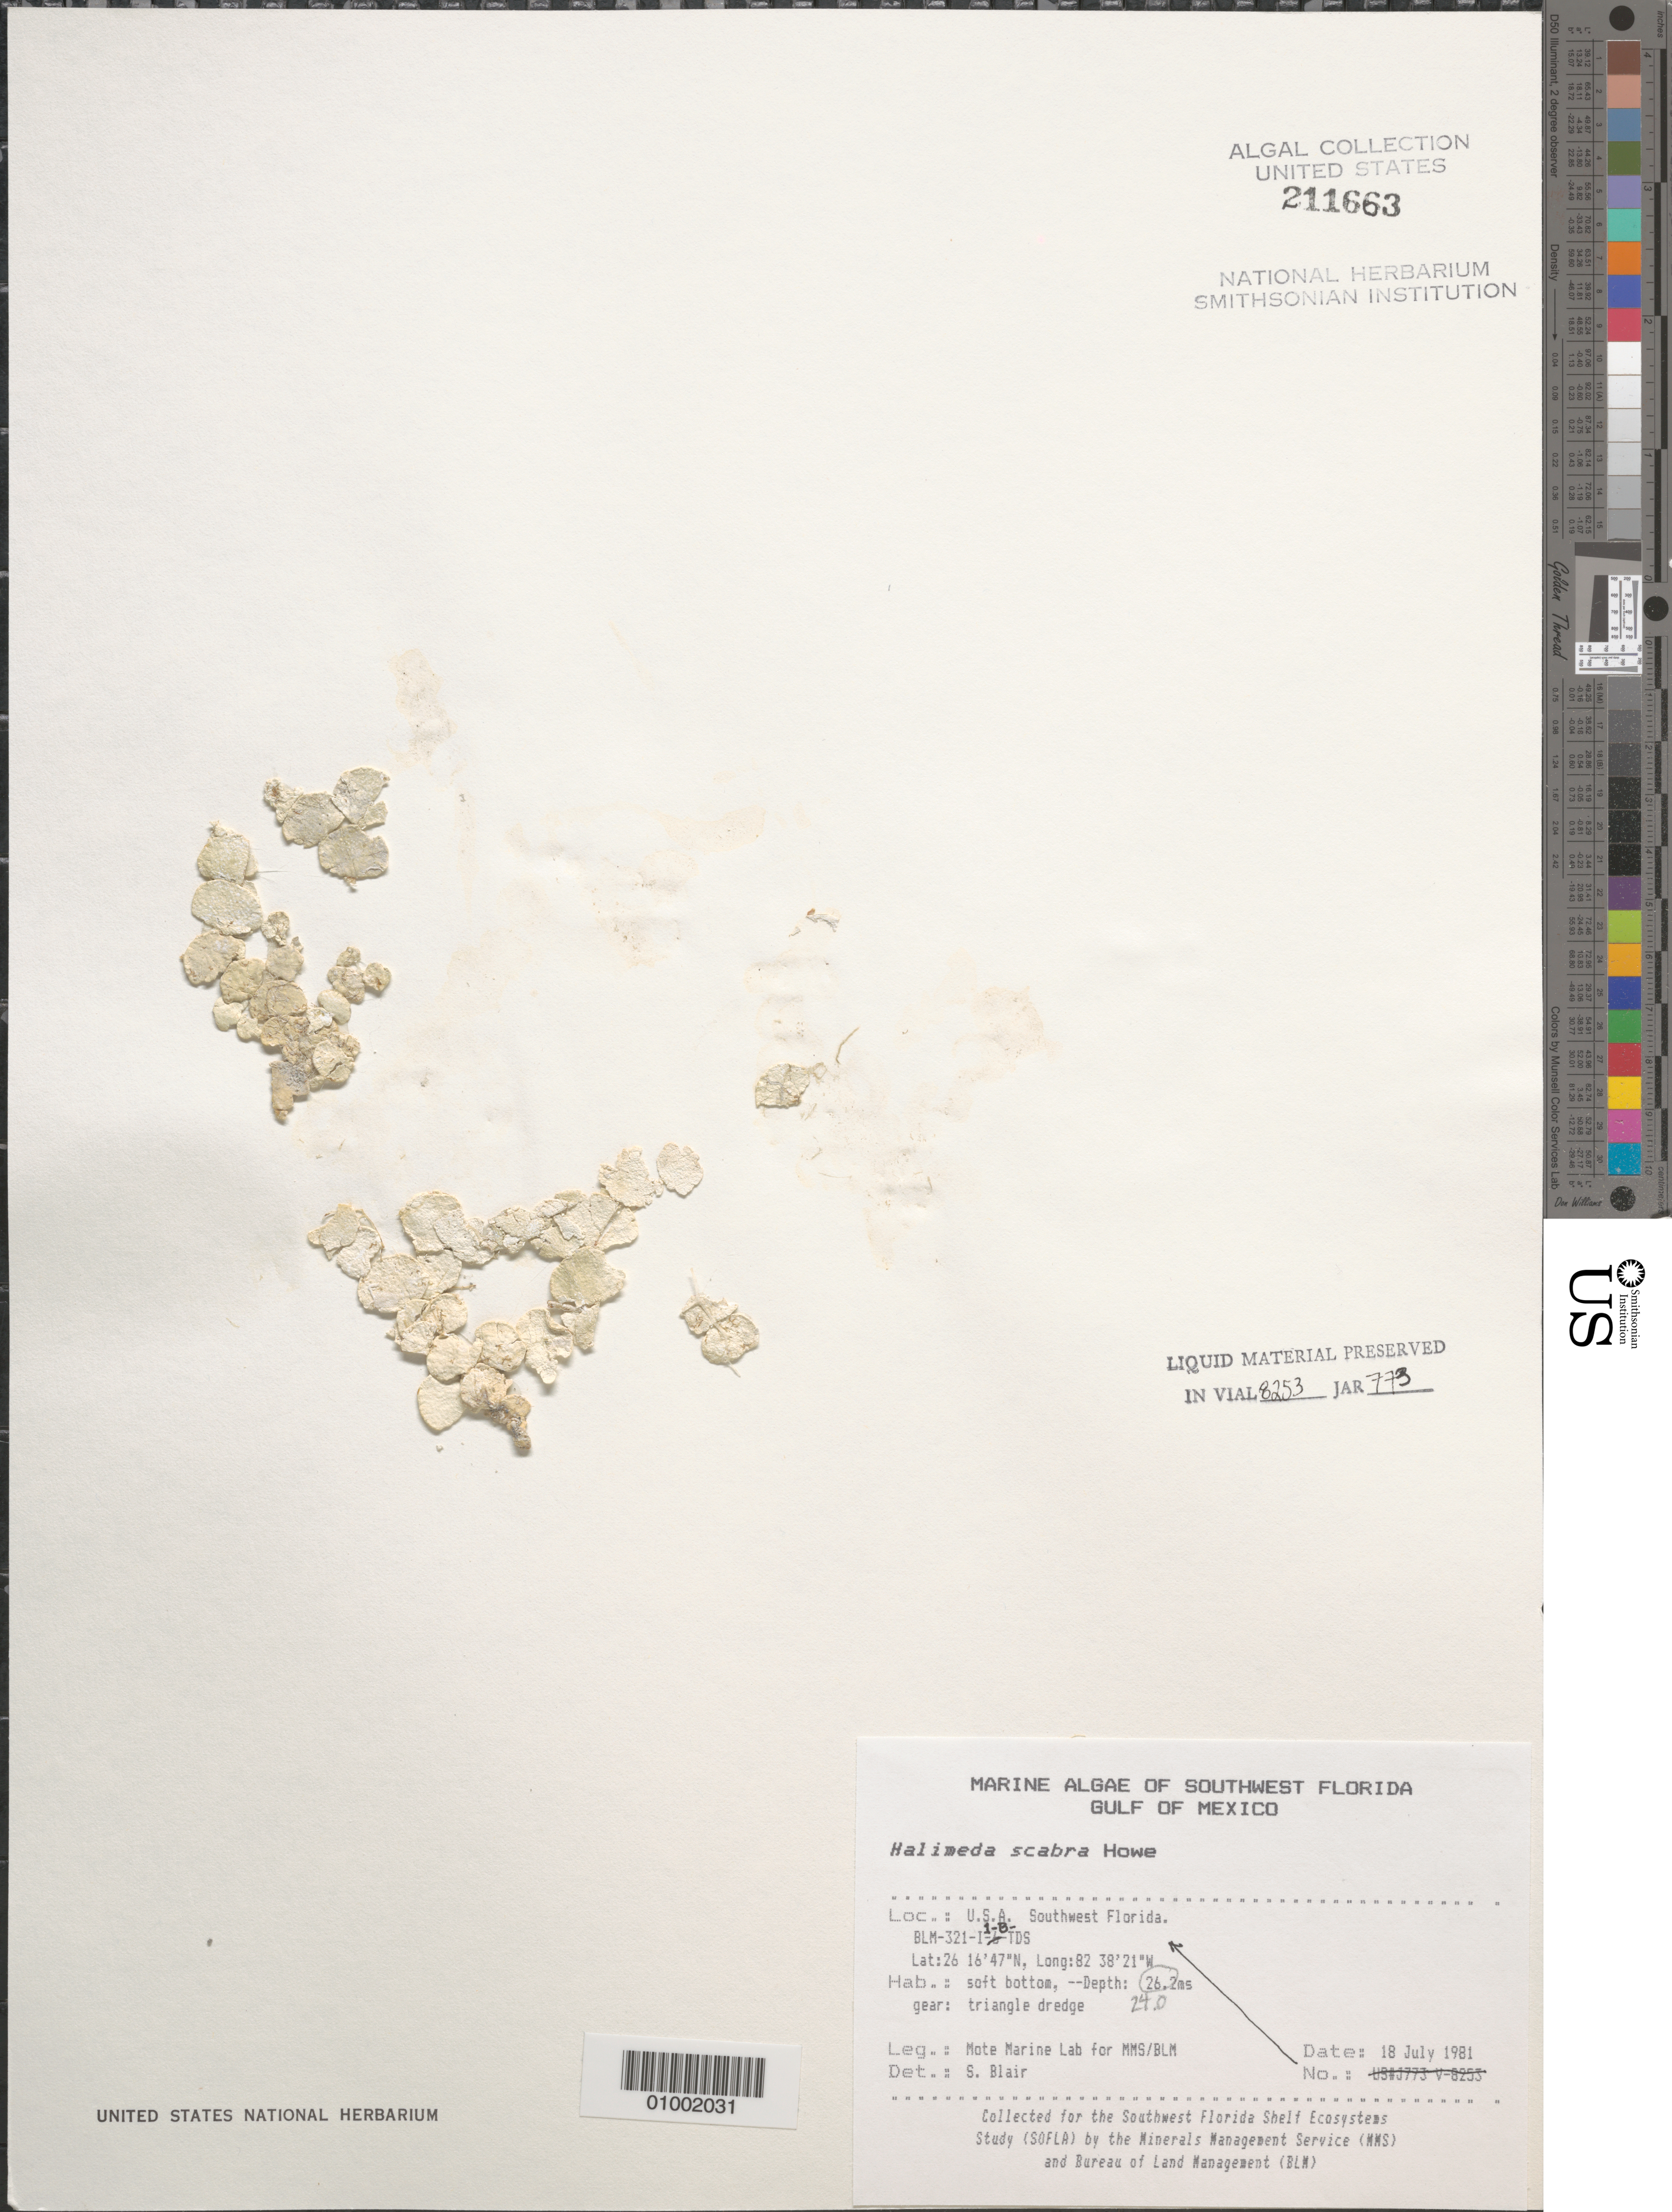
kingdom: Plantae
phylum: Chlorophyta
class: Ulvophyceae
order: Bryopsidales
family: Halimedaceae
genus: Halimeda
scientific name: Halimeda scabra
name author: M. Howe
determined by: Blair, S. M.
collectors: Continental Shelf Associates for the MMS/BLM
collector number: BLM-321-I-1-B-TDS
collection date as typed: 18 Jul 1981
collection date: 1981-07-18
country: United States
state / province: Florida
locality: Gulf of Mexico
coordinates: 26 16'47"N, 82 38'21"W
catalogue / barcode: US 211663